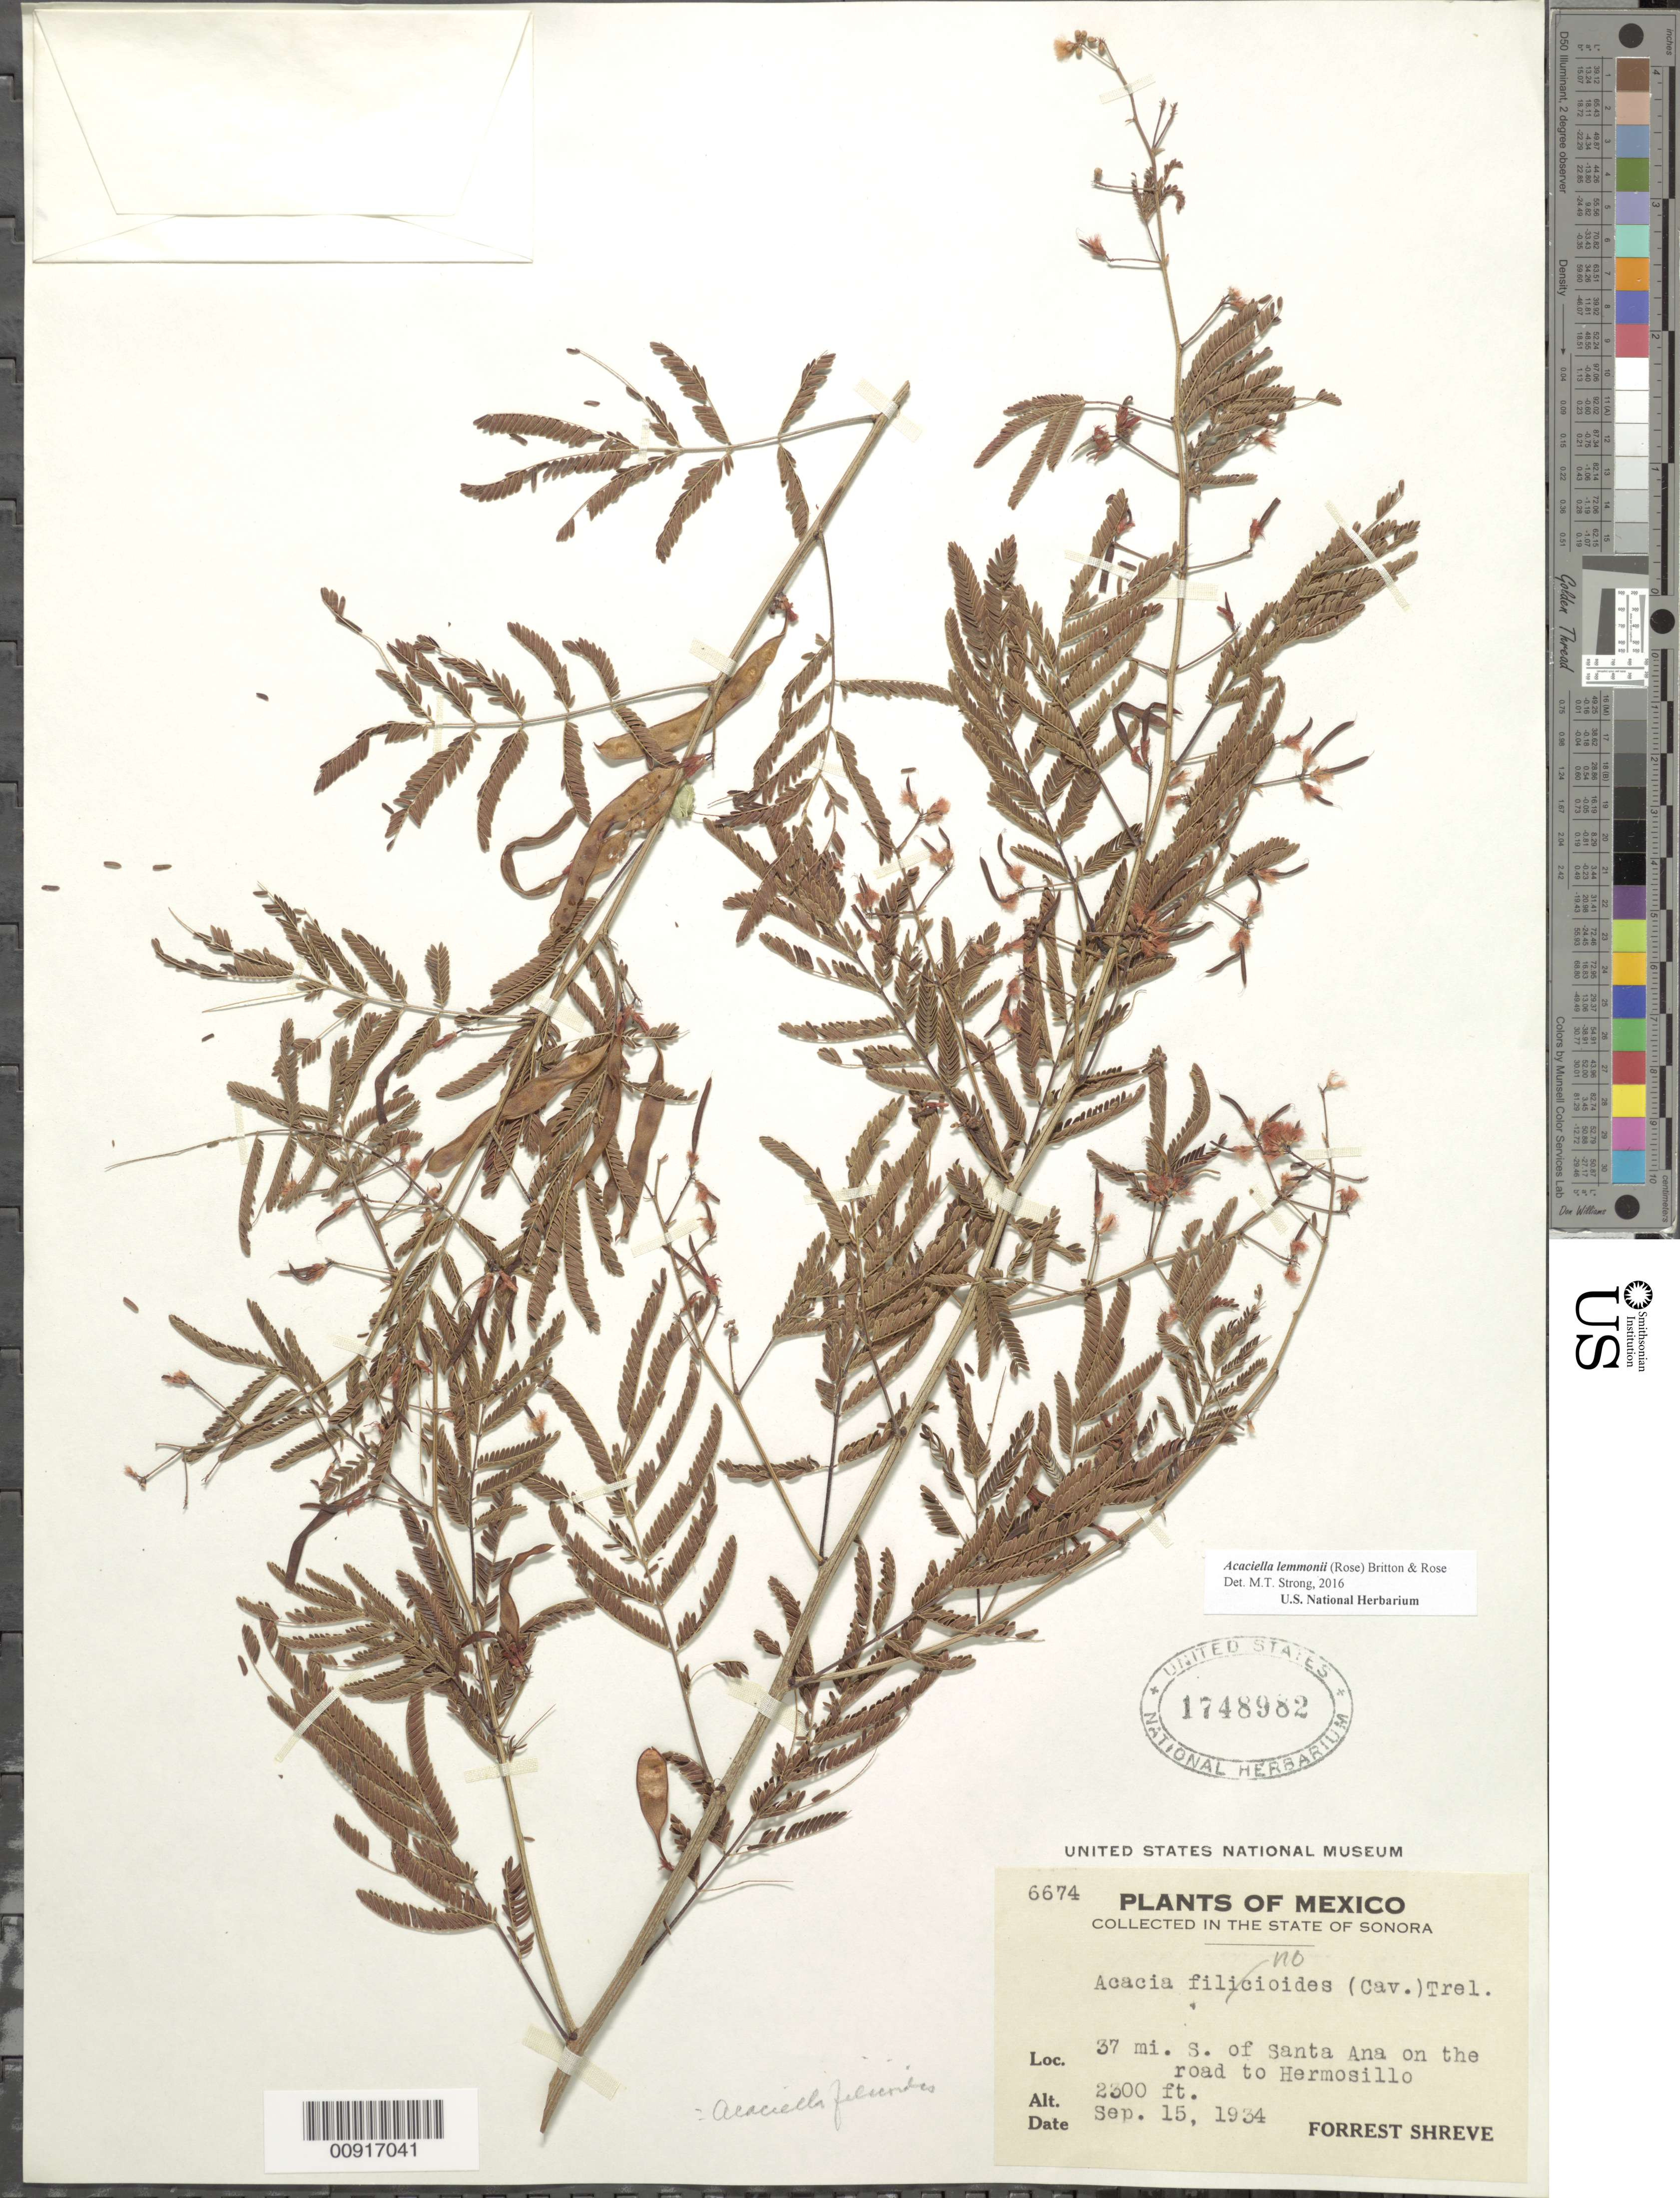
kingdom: Plantae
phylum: Tracheophyta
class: Magnoliopsida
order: Fabales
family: Fabaceae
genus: Acaciella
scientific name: Acaciella lemmonii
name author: (Rose) Britton & Rose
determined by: Strong, M. T., (US), Smithsonian Institution - National Museum of Natural History (UNITED STATES)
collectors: F. Shreve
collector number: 6674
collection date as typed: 15 Sep 1934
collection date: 1934-09-15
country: Mexico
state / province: Sonora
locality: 37 mi. S of Santa Ana on the road to Hermosillo.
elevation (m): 701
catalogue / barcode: US 1748982